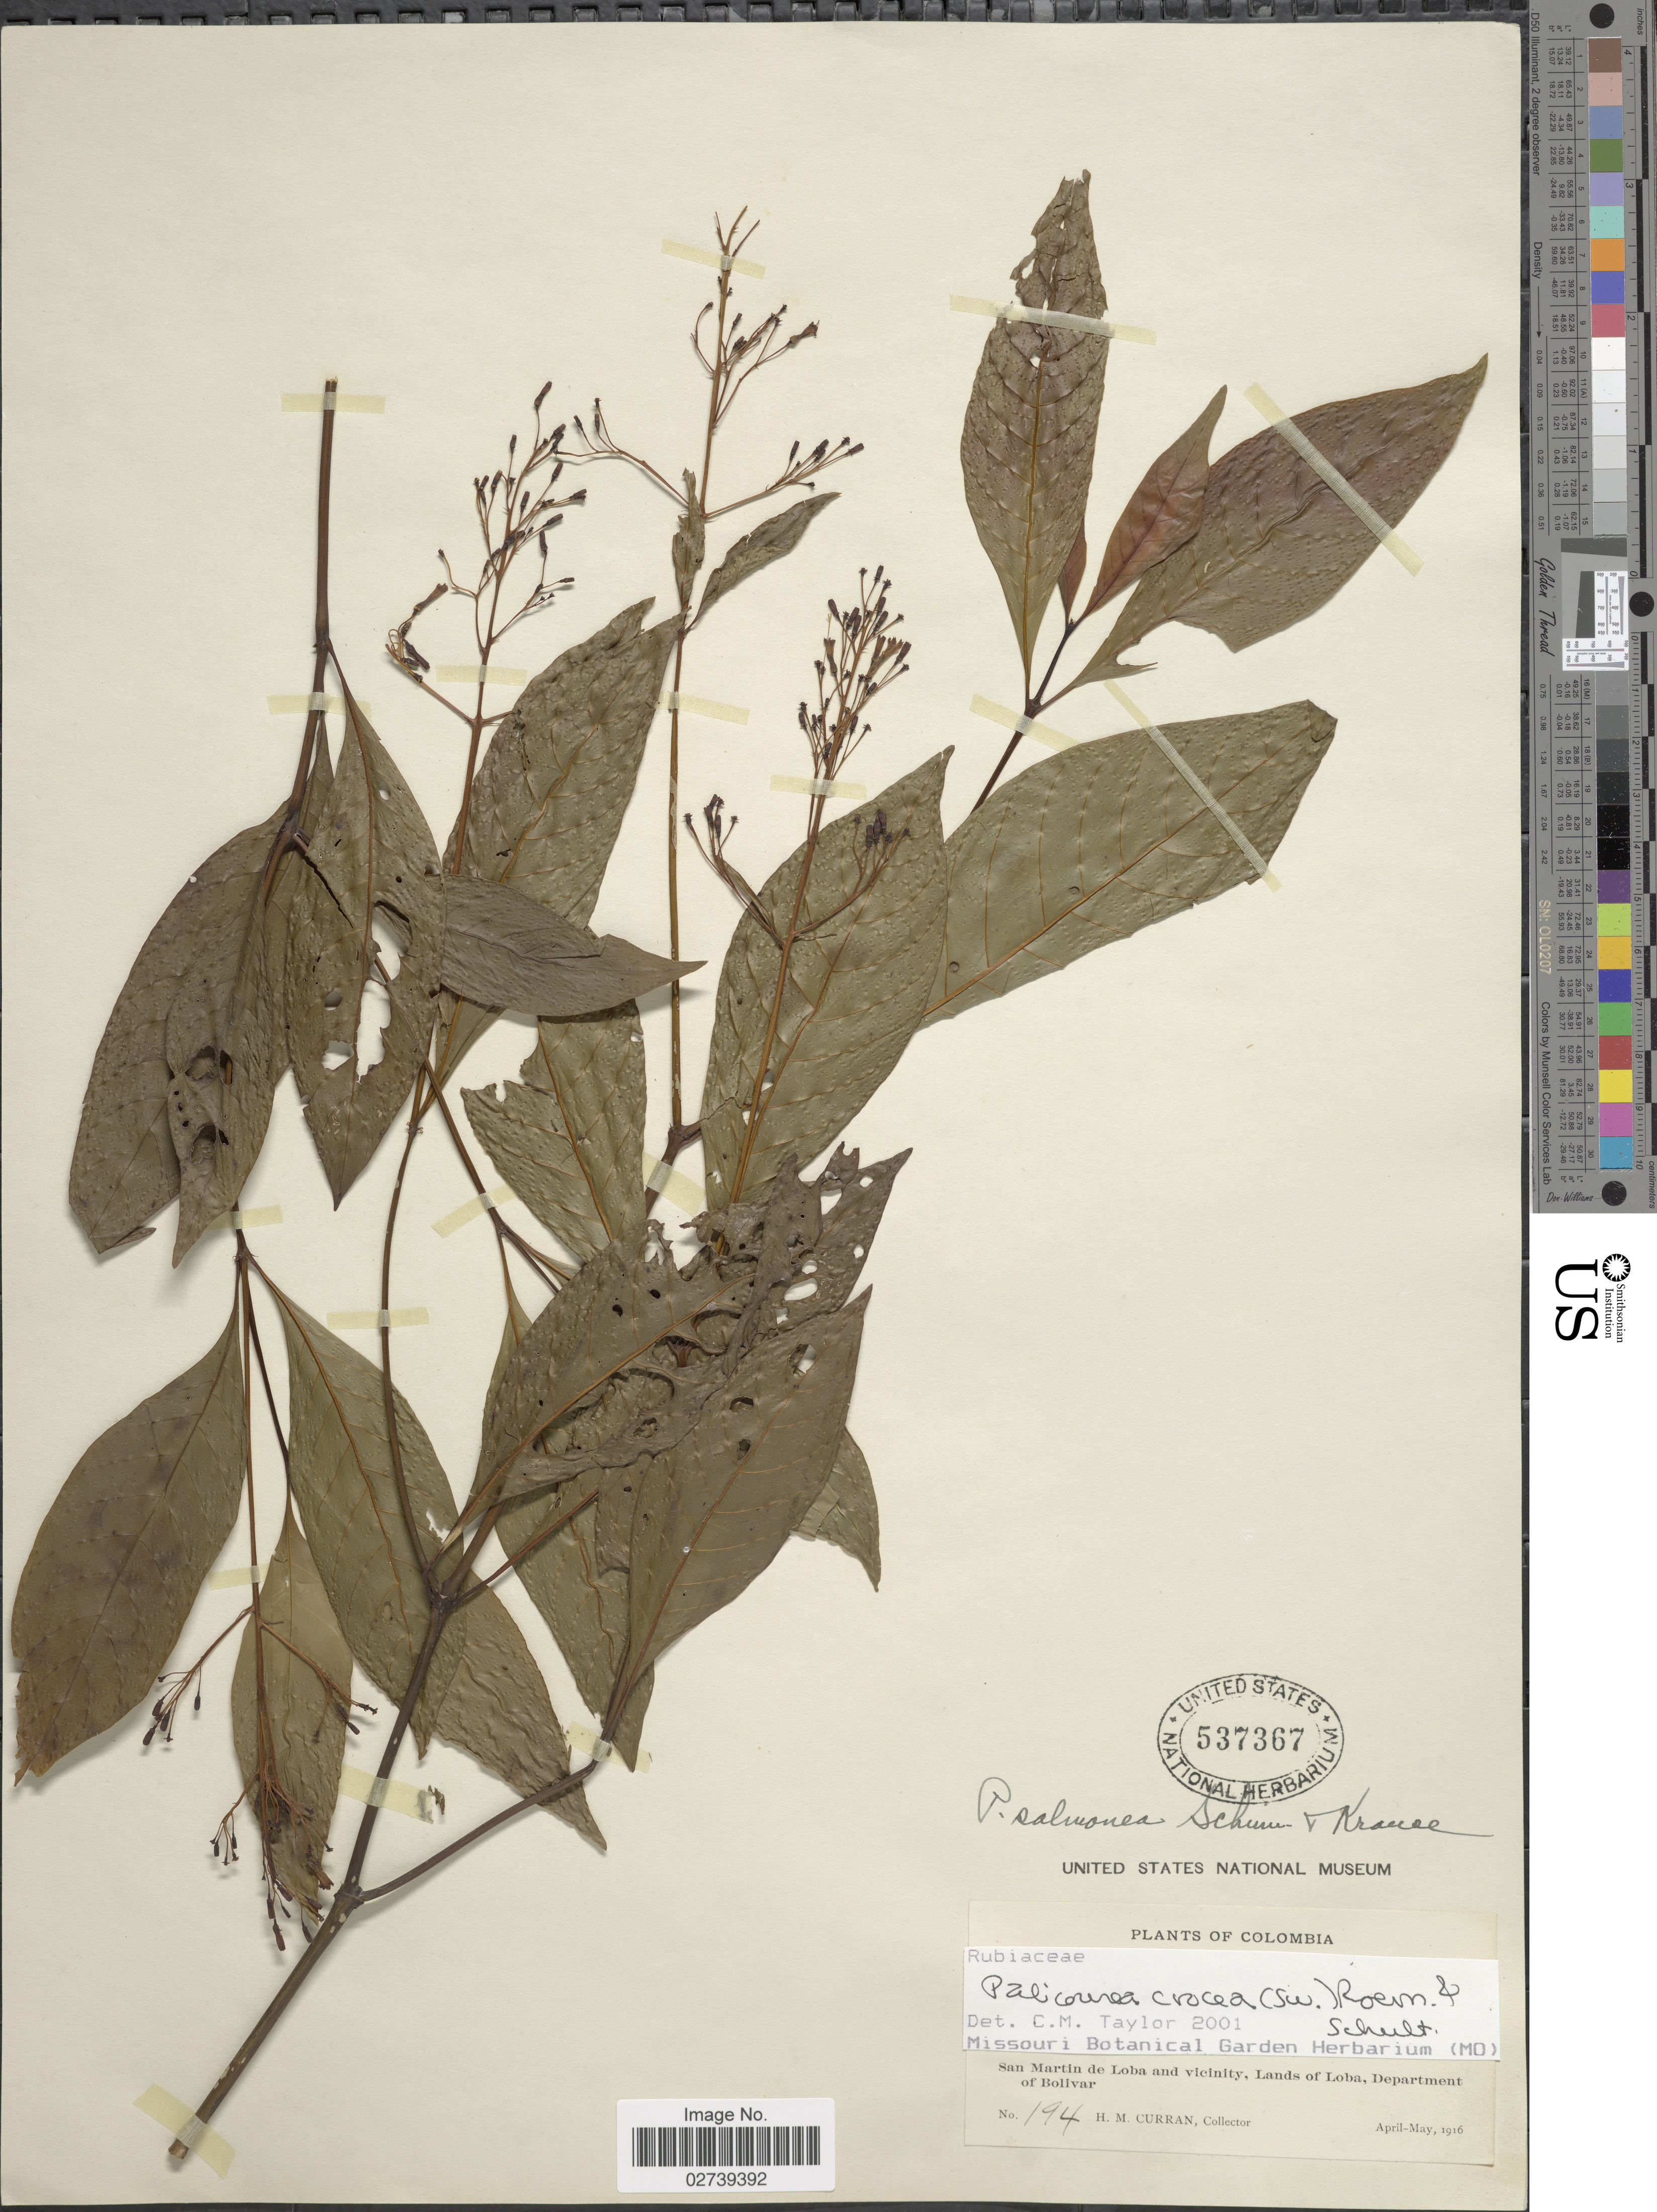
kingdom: Plantae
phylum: Tracheophyta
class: Magnoliopsida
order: Gentianales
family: Rubiaceae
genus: Palicourea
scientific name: Palicourea crocea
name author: (Sw.) Schult.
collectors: H. M. Curran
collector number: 194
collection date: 1916-04/1916-05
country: Colombia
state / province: Bolívar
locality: San Martin de Loba and vicinity, Lands of Loba.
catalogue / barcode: US 537367